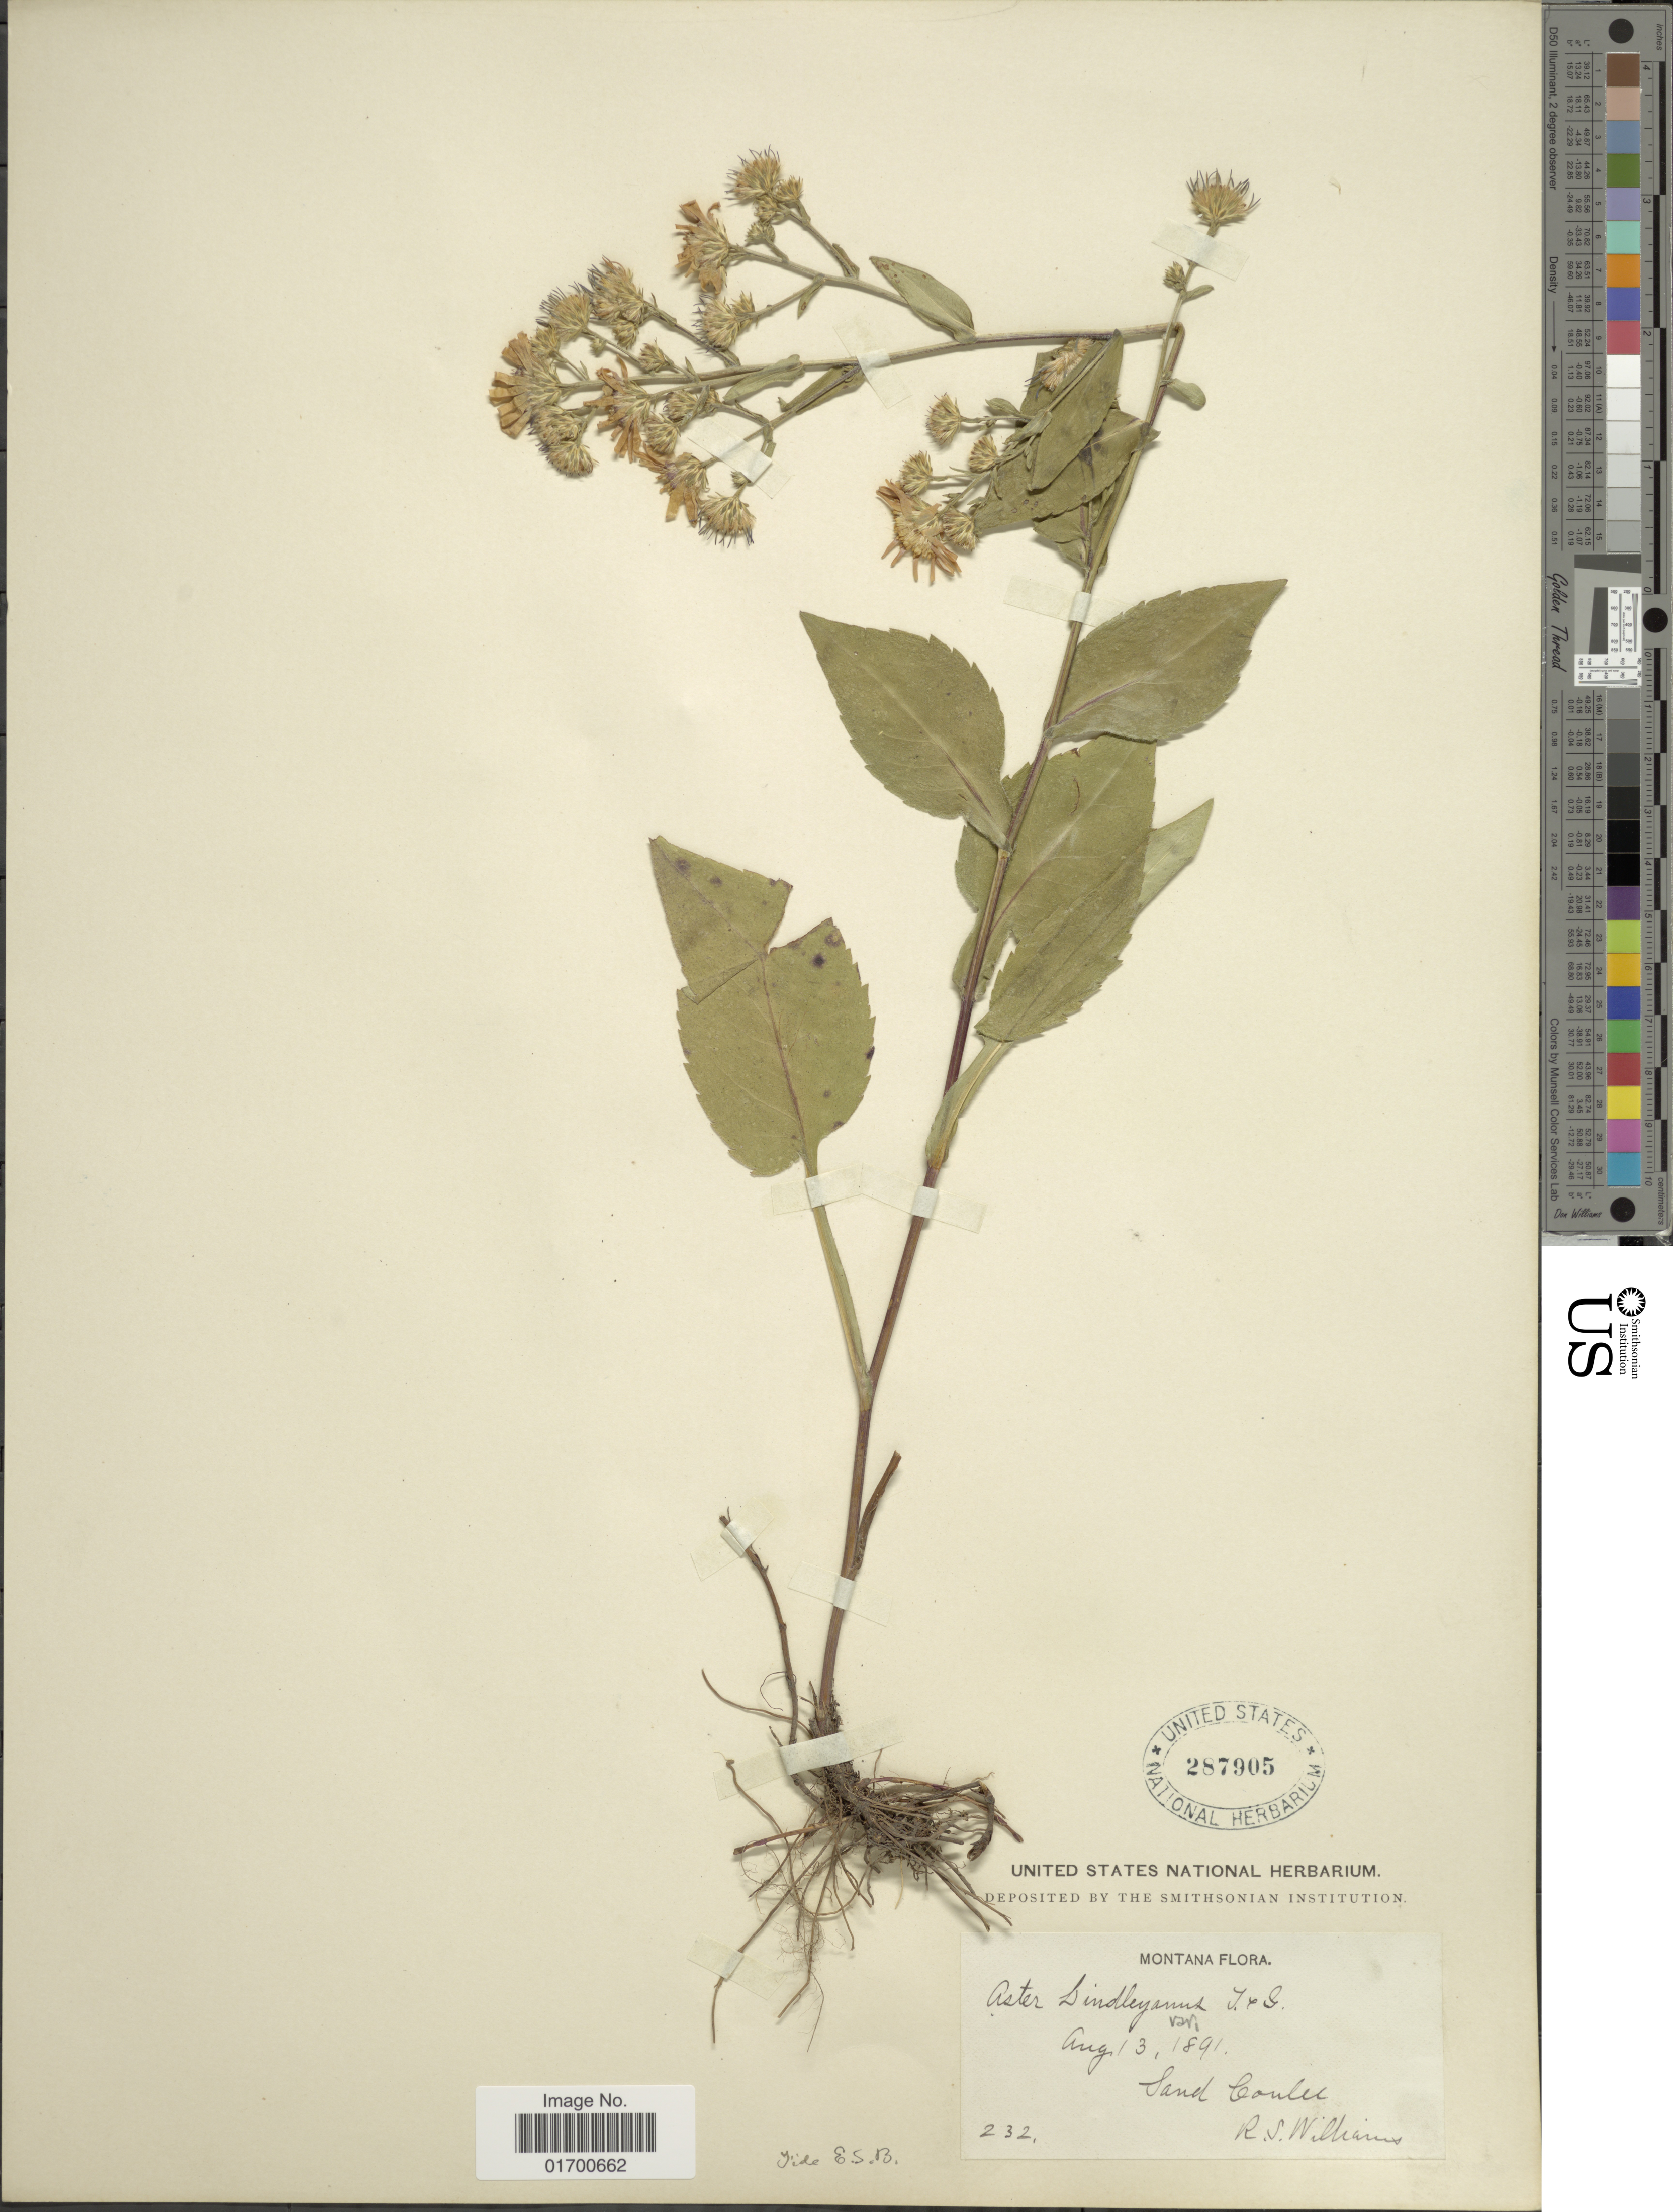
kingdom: Plantae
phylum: Tracheophyta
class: Magnoliopsida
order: Asterales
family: Asteraceae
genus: Symphyotrichum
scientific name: Symphyotrichum ciliolatum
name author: (Lindl.) Á. Löve & D. Löve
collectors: R. S. Williams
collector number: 232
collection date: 1891-08-13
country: United States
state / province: Montana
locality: Sand Coulee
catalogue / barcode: US 287905